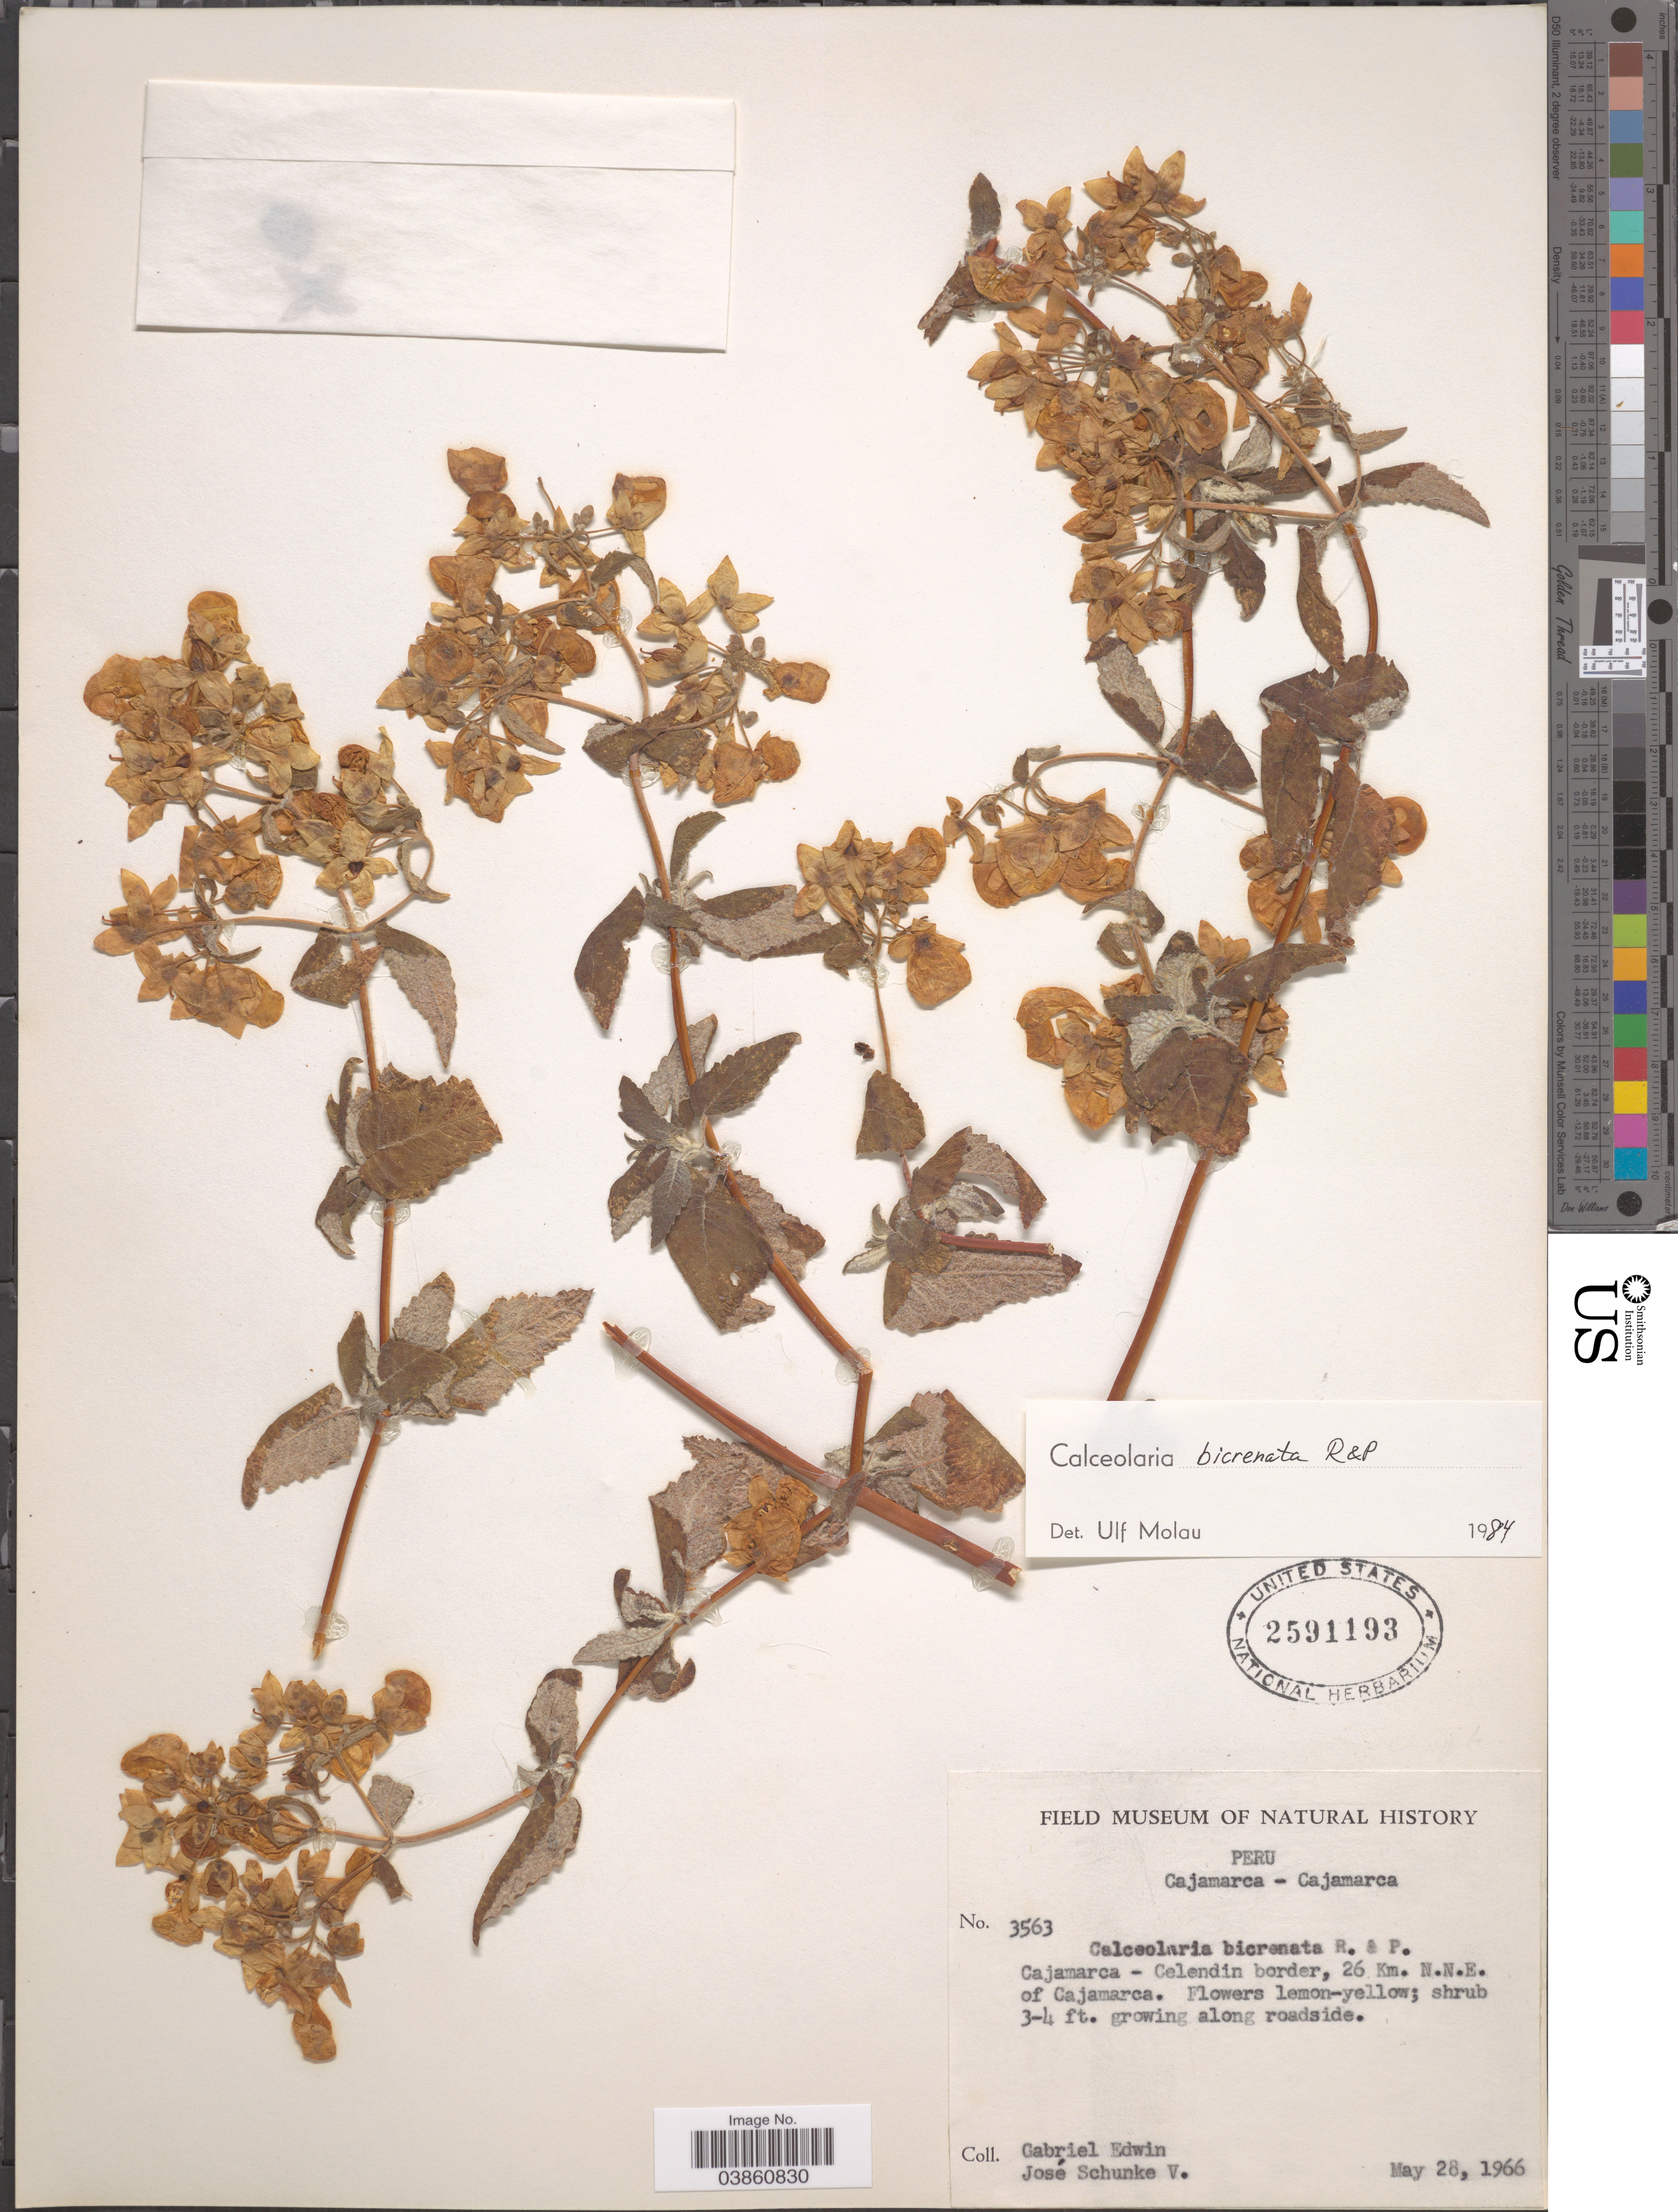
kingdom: Plantae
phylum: Tracheophyta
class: Magnoliopsida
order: Lamiales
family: Calceolariaceae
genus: Calceolaria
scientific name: Calceolaria bicrenata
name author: Ruiz & Pav.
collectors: G. Edwin & J. Schunke Vigo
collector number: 3563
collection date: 1966-05-28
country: Peru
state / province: Cajamarca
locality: Cajamarca. Cajamarca - Celendin border, 26 Km. N.N.E. of Cajamarca.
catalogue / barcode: US 2591193